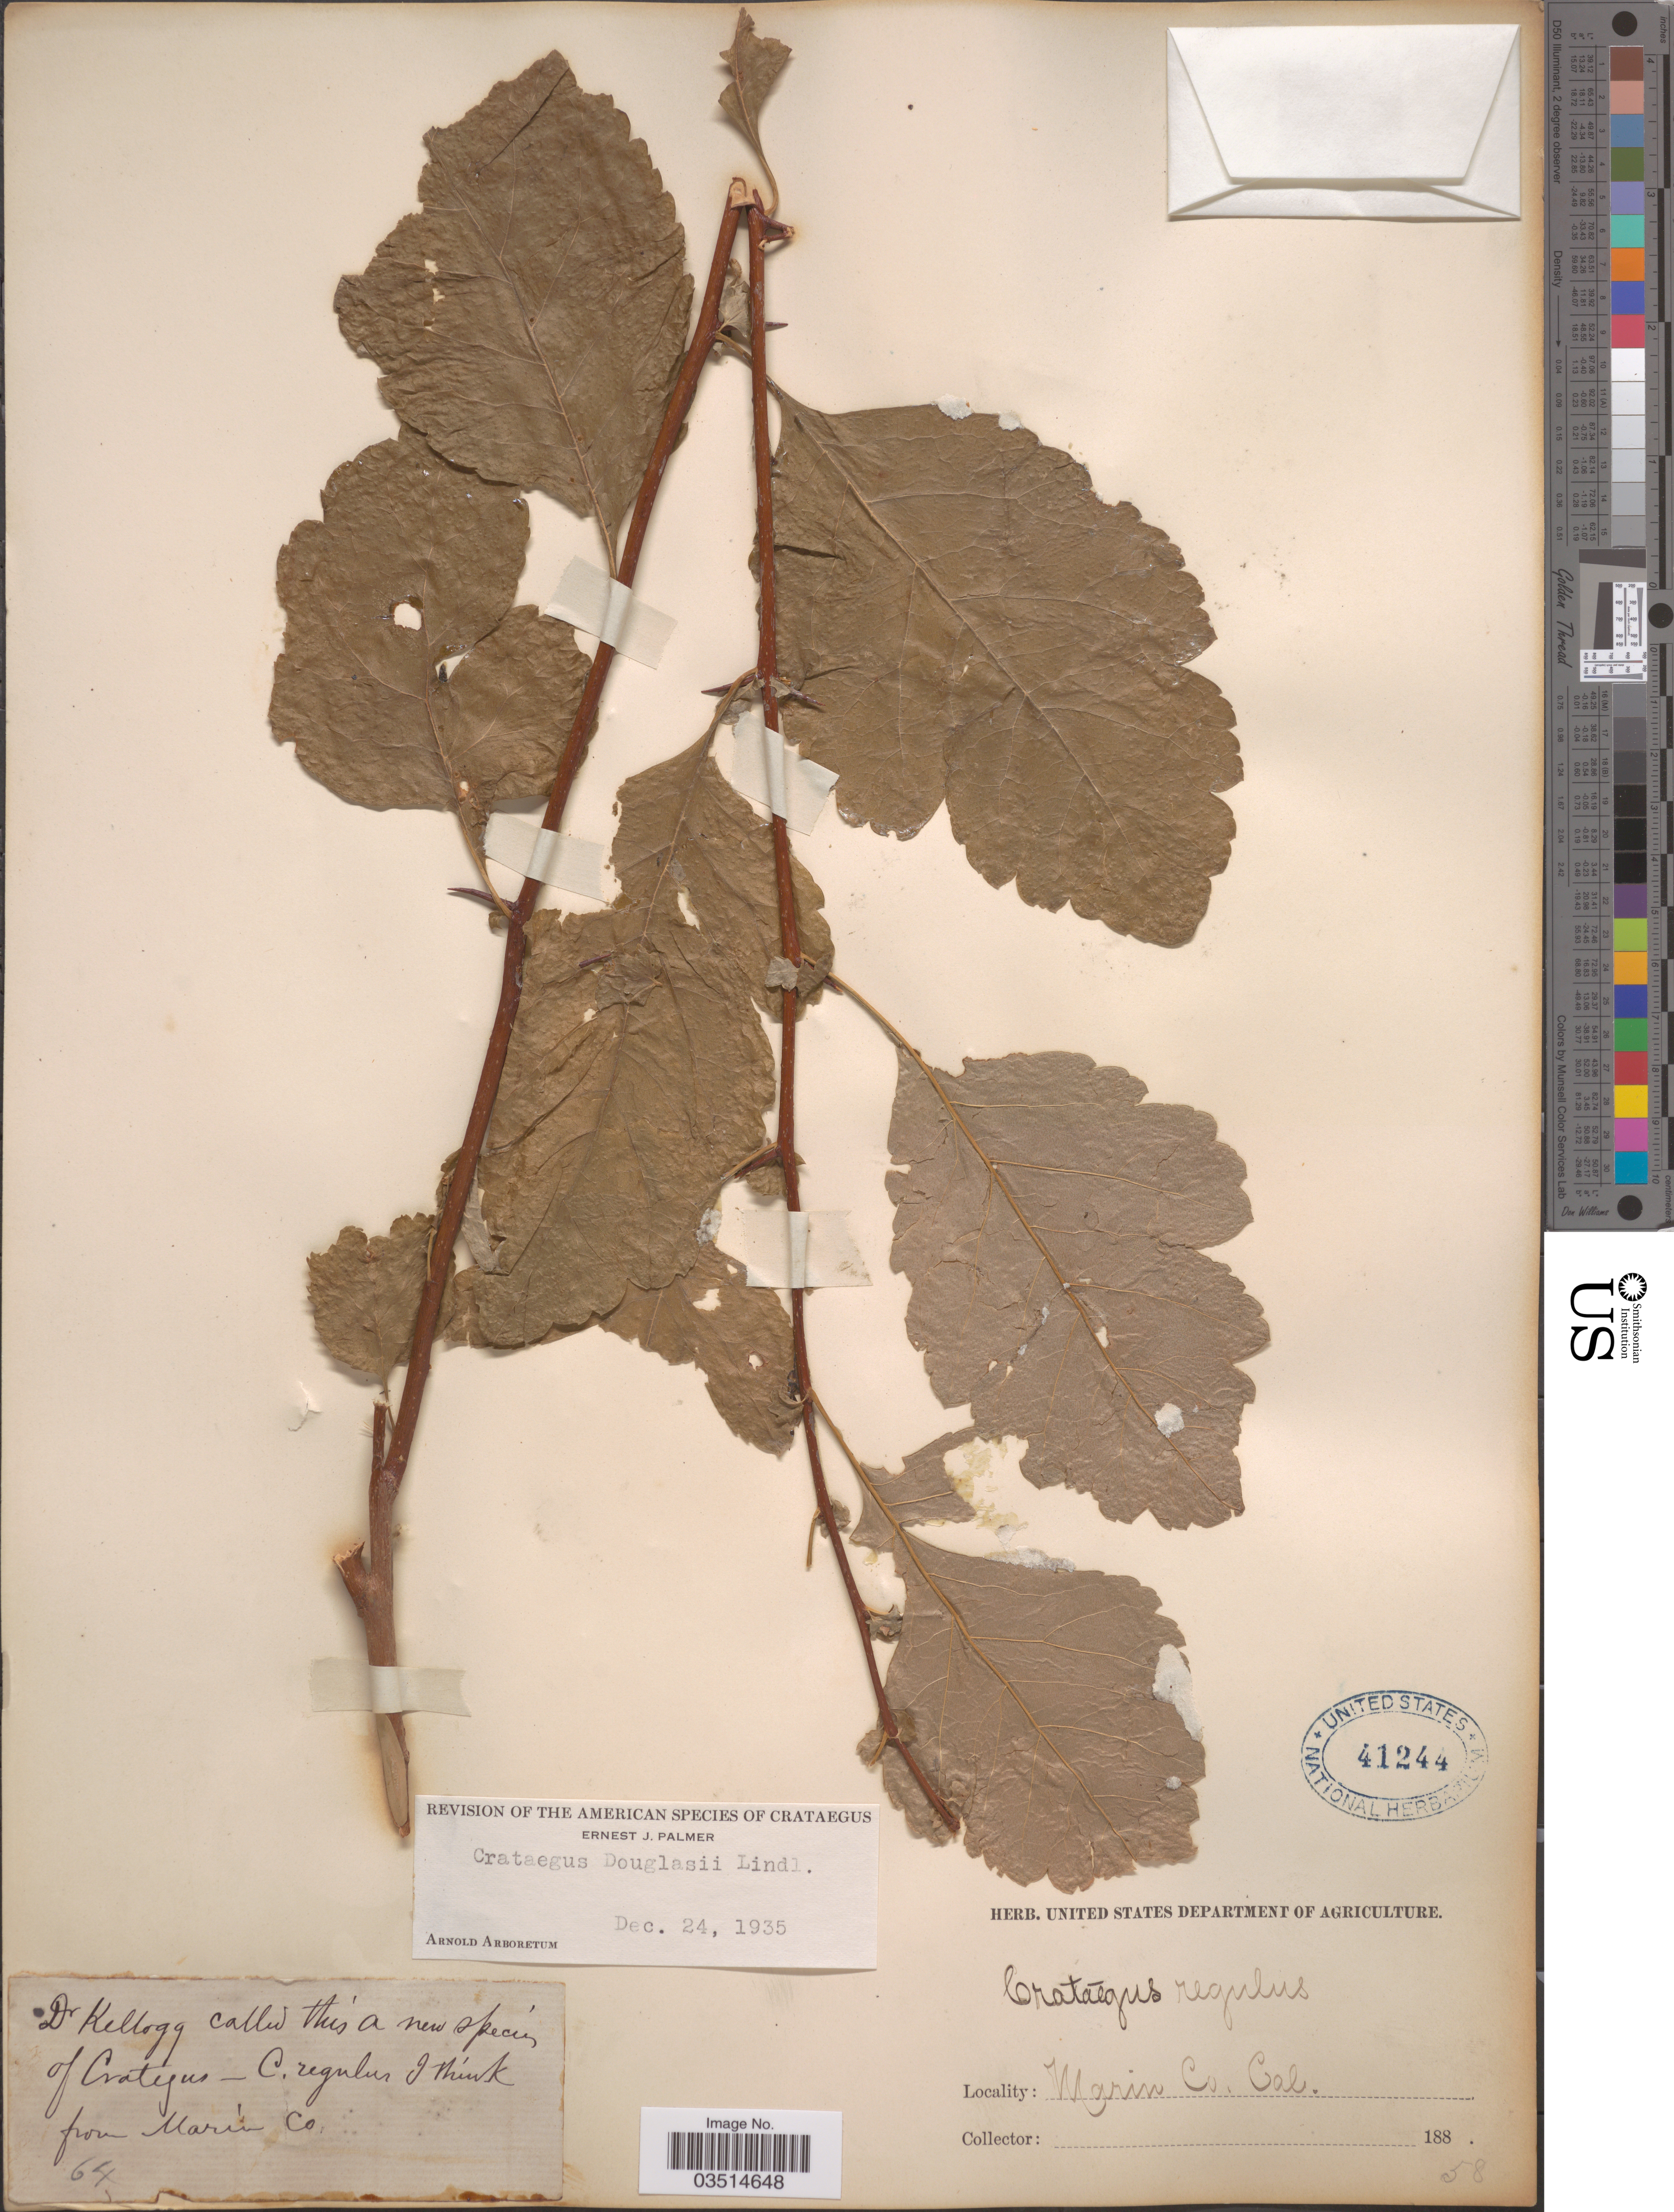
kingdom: Plantae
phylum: Tracheophyta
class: Magnoliopsida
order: Rosales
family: Rosaceae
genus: Crataegus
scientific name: Crataegus douglasii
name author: Lindl.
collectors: -- Kellogg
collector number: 64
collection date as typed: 188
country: United States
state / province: California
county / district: Marin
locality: Marin Co.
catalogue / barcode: US 41244